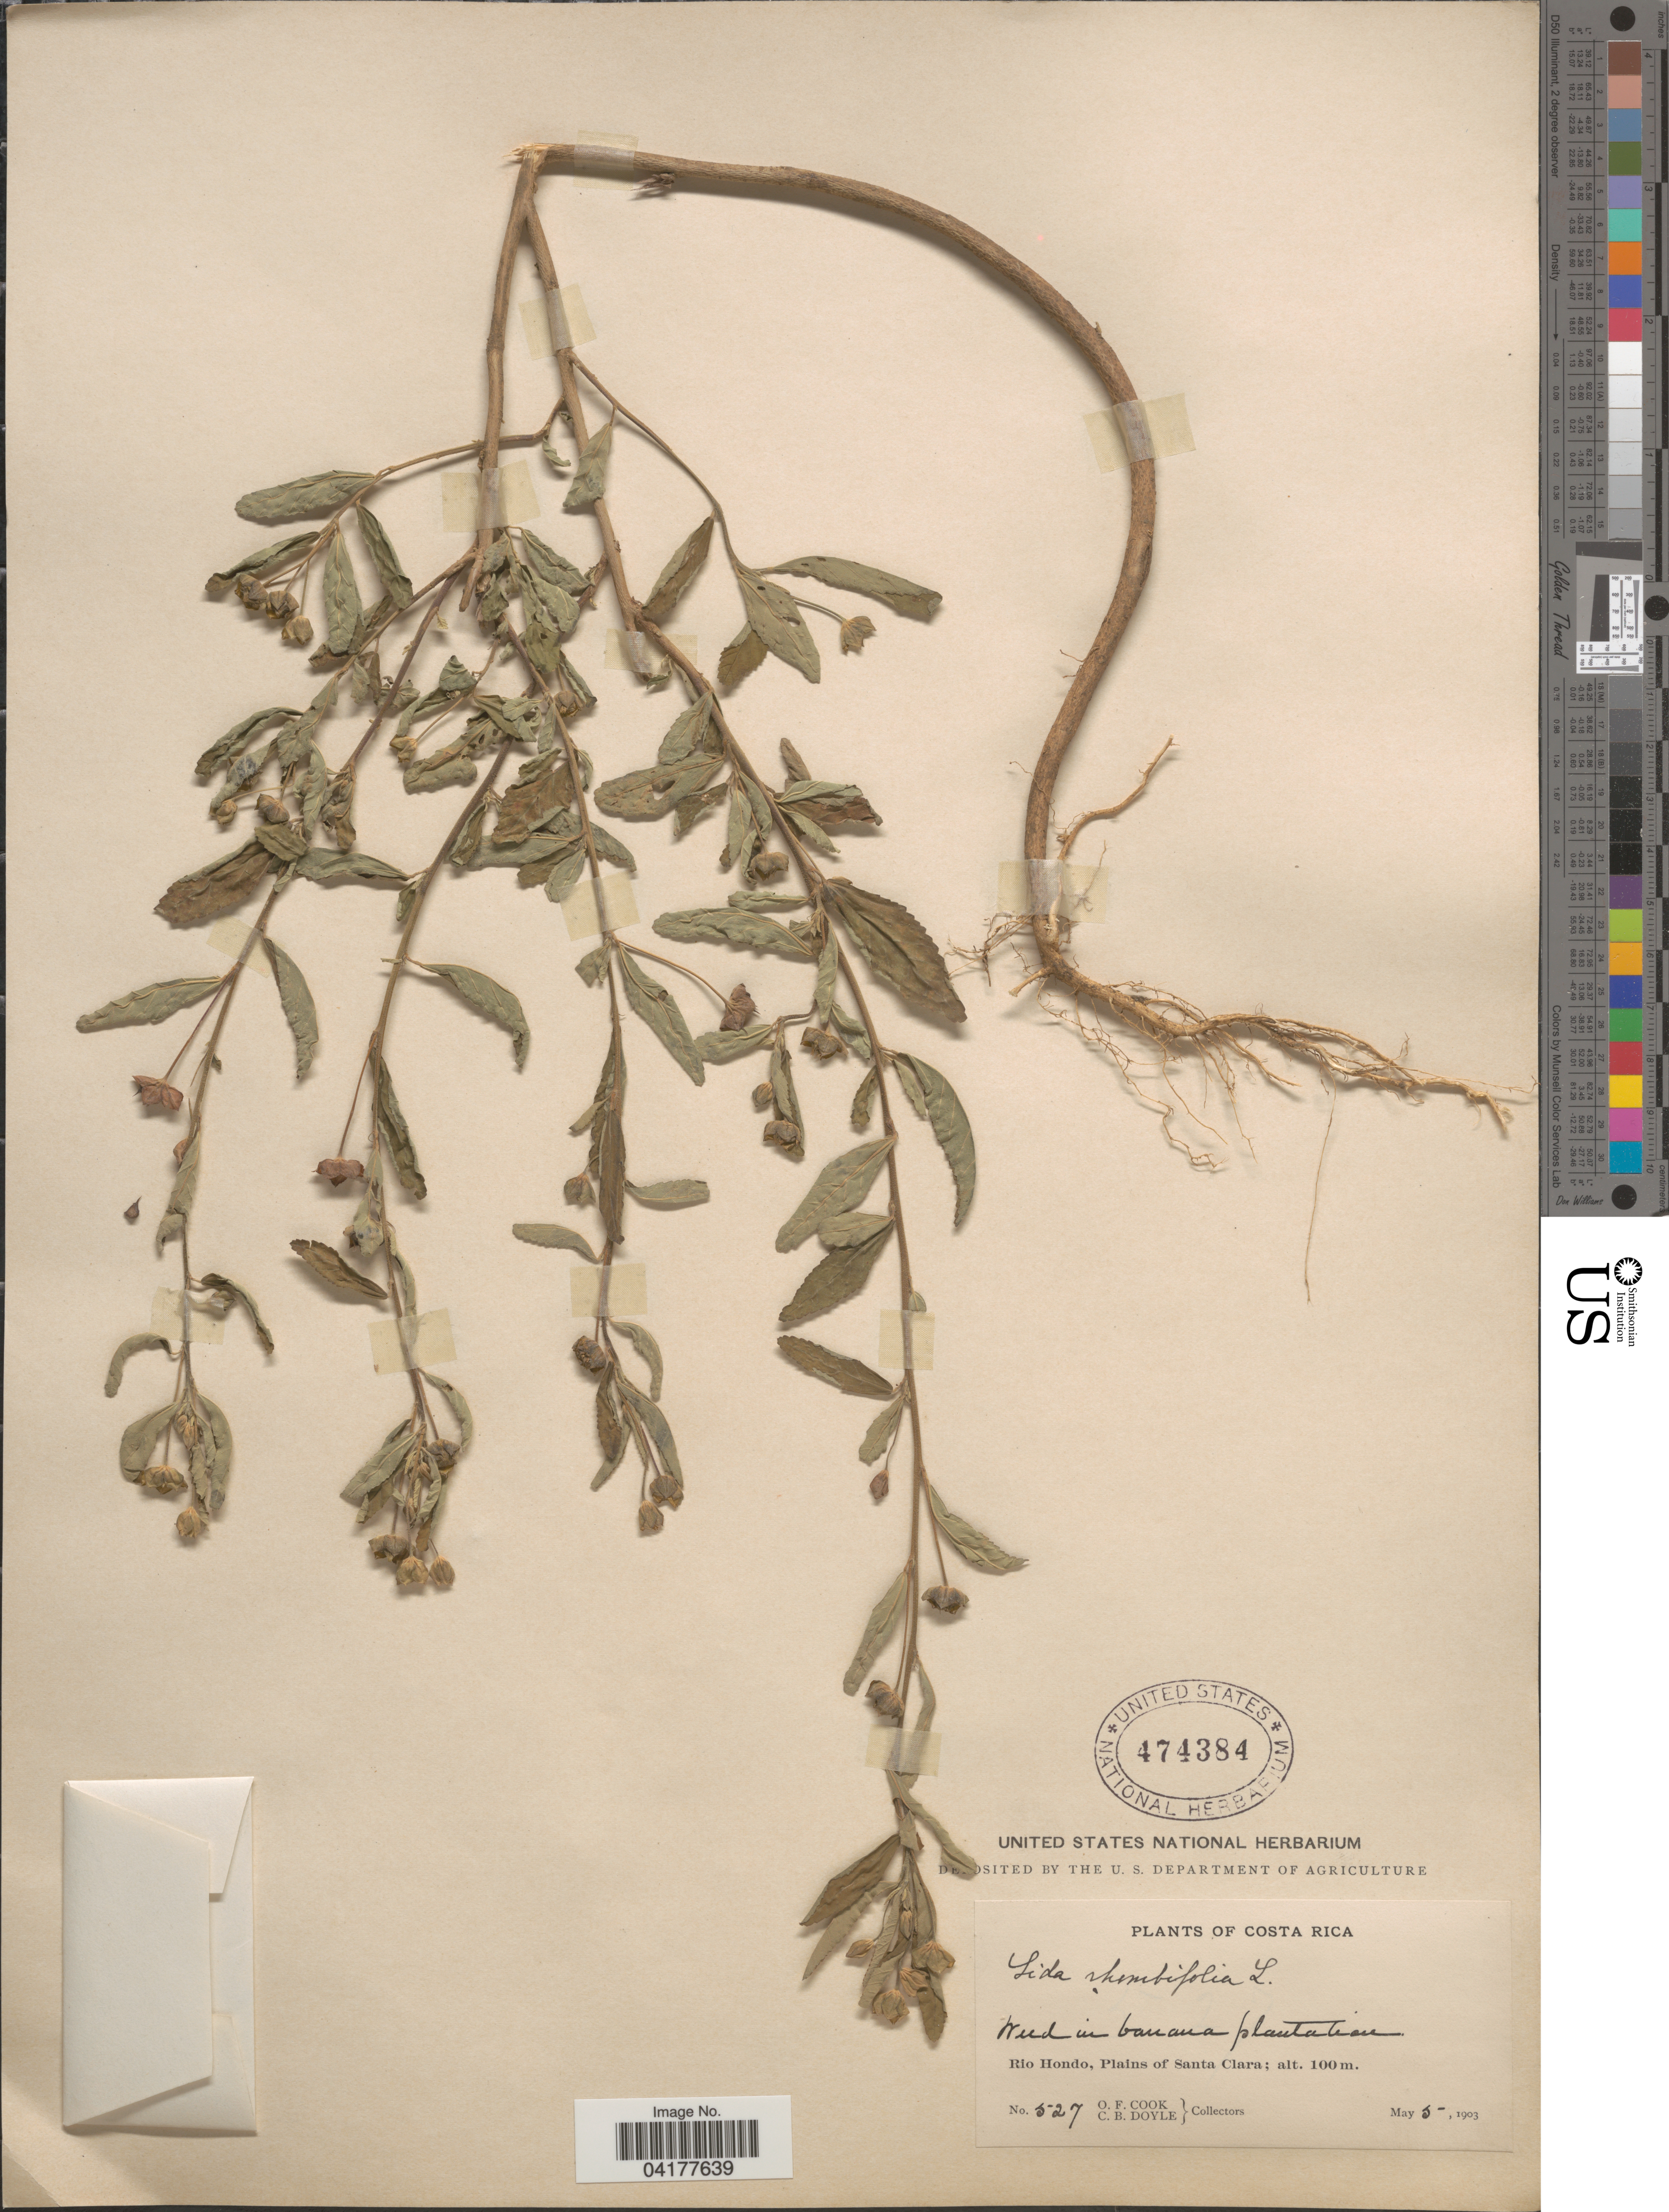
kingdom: Plantae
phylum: Tracheophyta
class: Magnoliopsida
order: Malvales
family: Malvaceae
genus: Sida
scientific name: Sida rhombifolia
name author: L.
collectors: O. F. Cook & C. Doyle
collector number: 527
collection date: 1903-05-05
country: Costa Rica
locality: Rio Hondo, Plains of Santa Clara.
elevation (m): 100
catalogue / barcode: US 474384